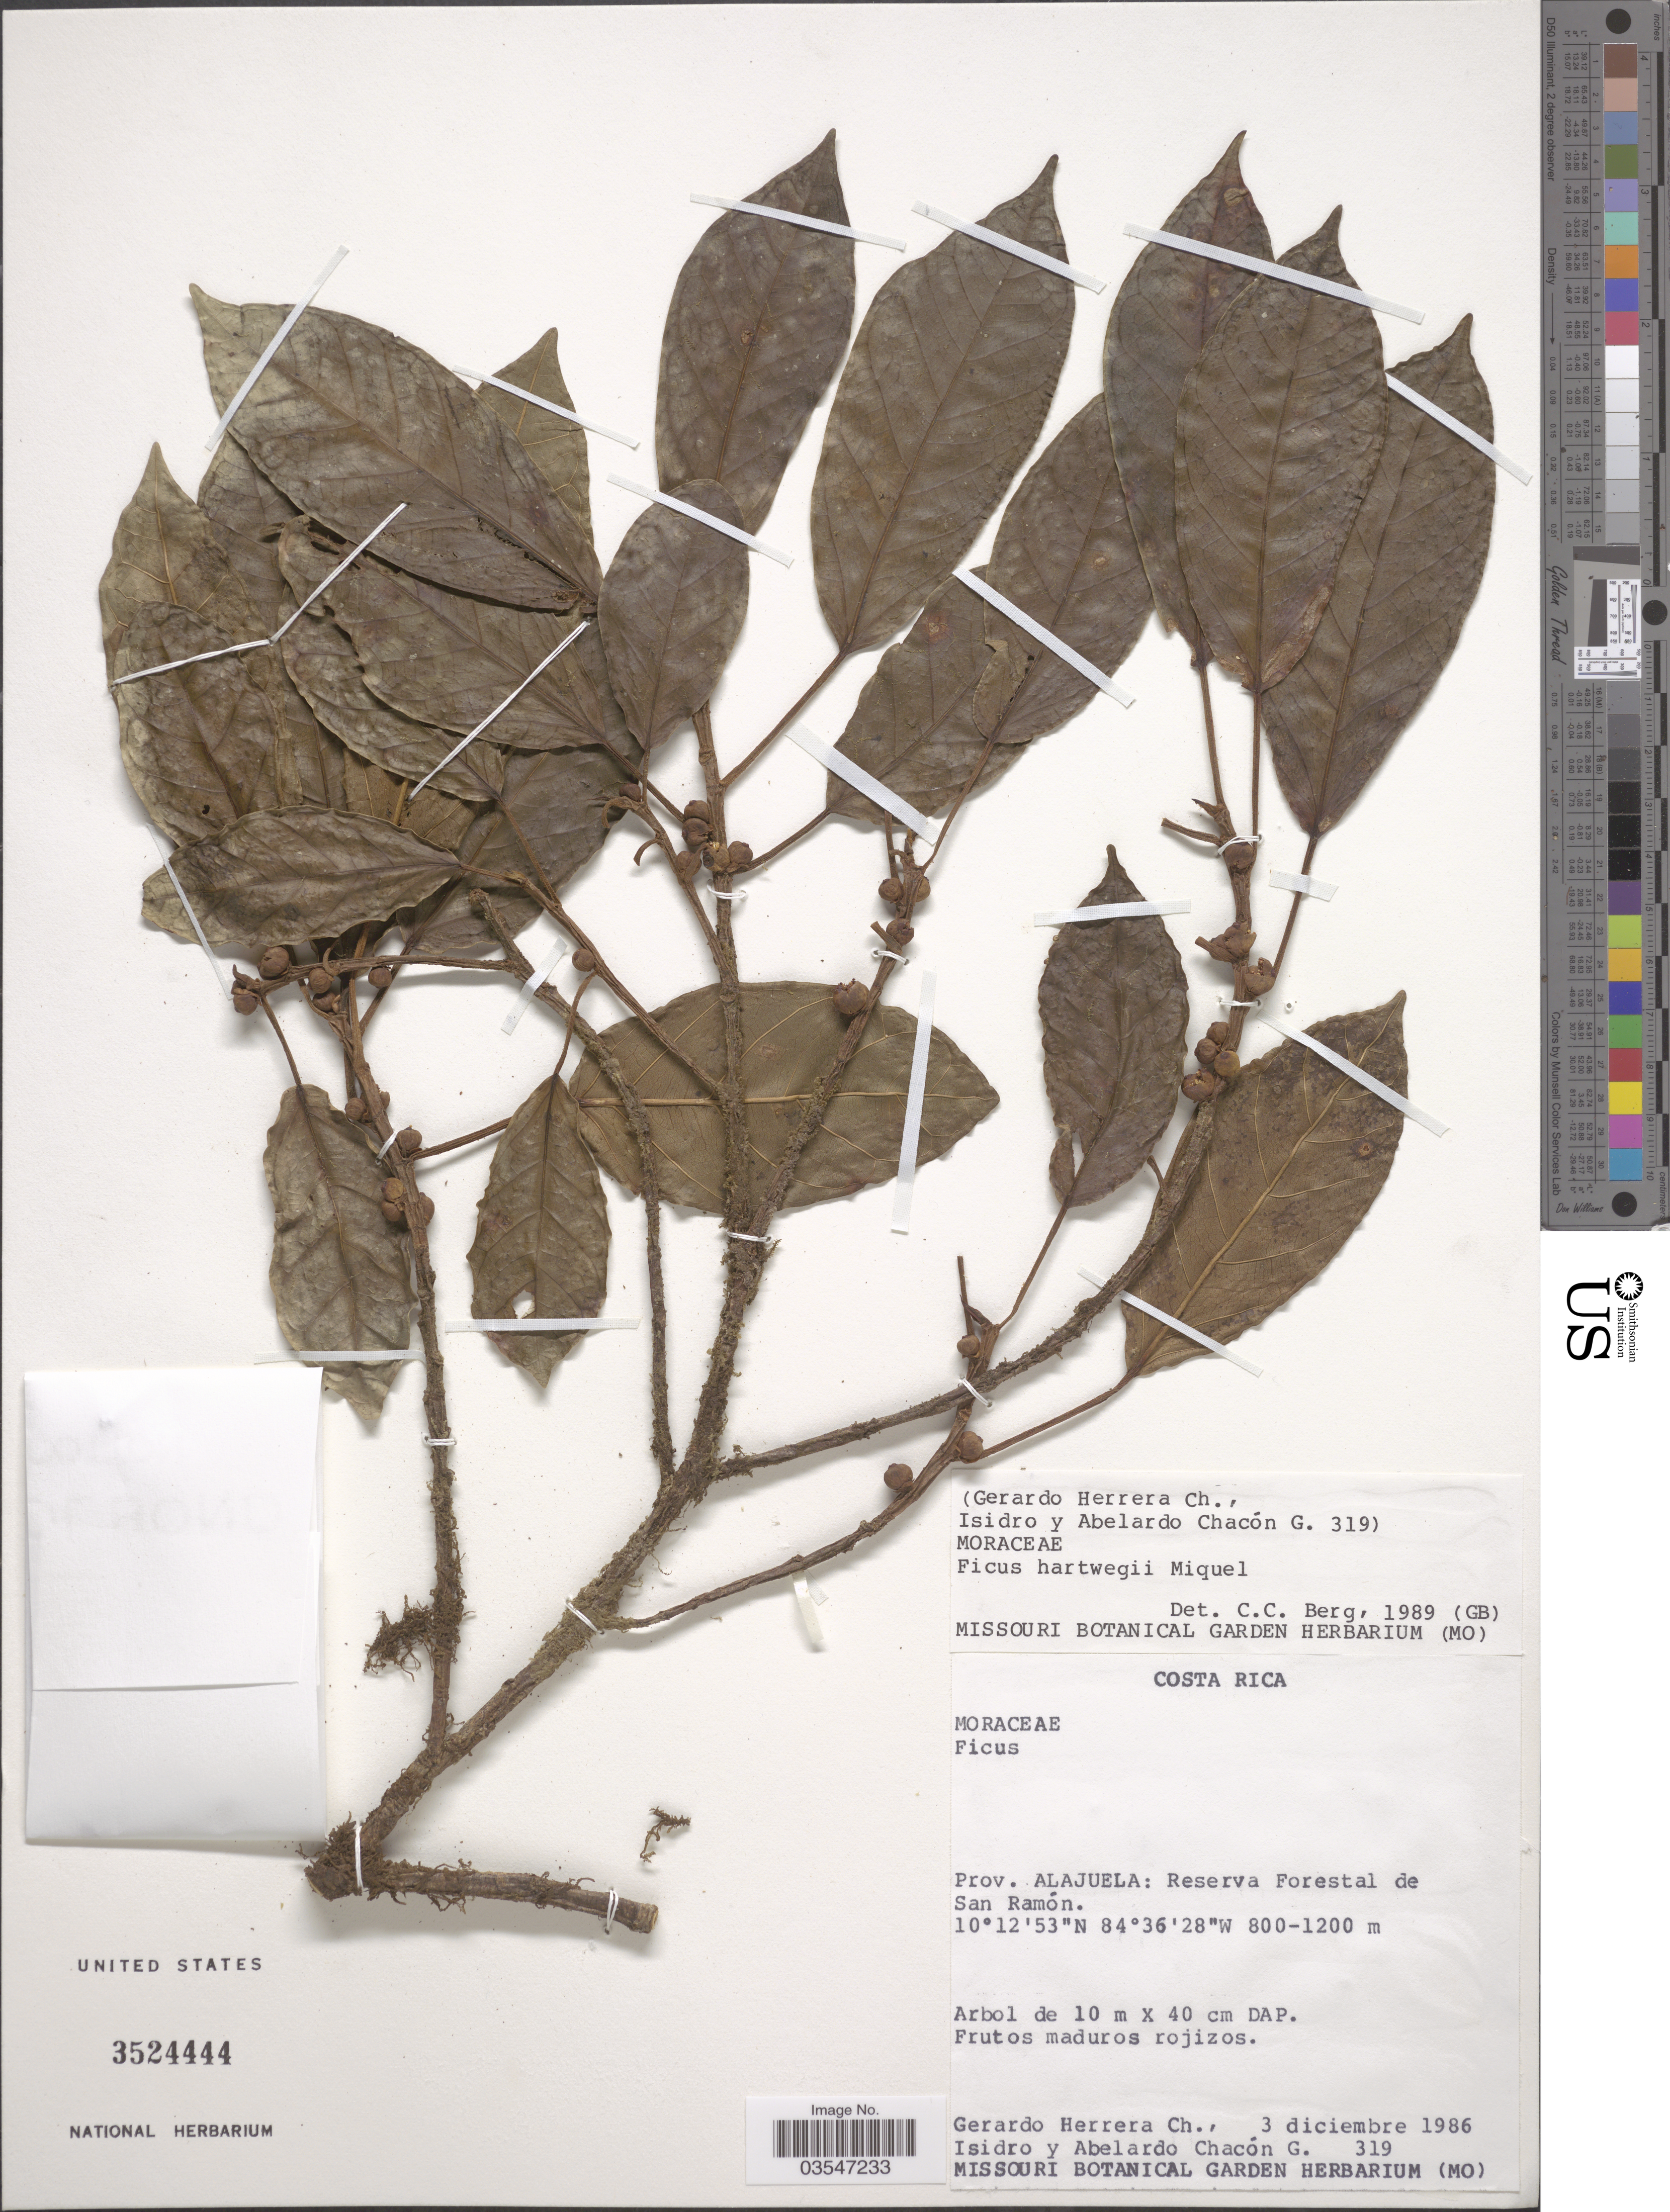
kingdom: Plantae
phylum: Tracheophyta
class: Magnoliopsida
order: Rosales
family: Moraceae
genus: Ficus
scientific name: Ficus hartwegii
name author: (Miq.) Miq.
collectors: G. Herrera Ch., I. Chacón G. & A. Chacón G.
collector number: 319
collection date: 1986-12-03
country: Costa Rica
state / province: Alajuela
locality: Reserva Forestal de San Ramón.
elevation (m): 800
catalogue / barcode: US 3524444